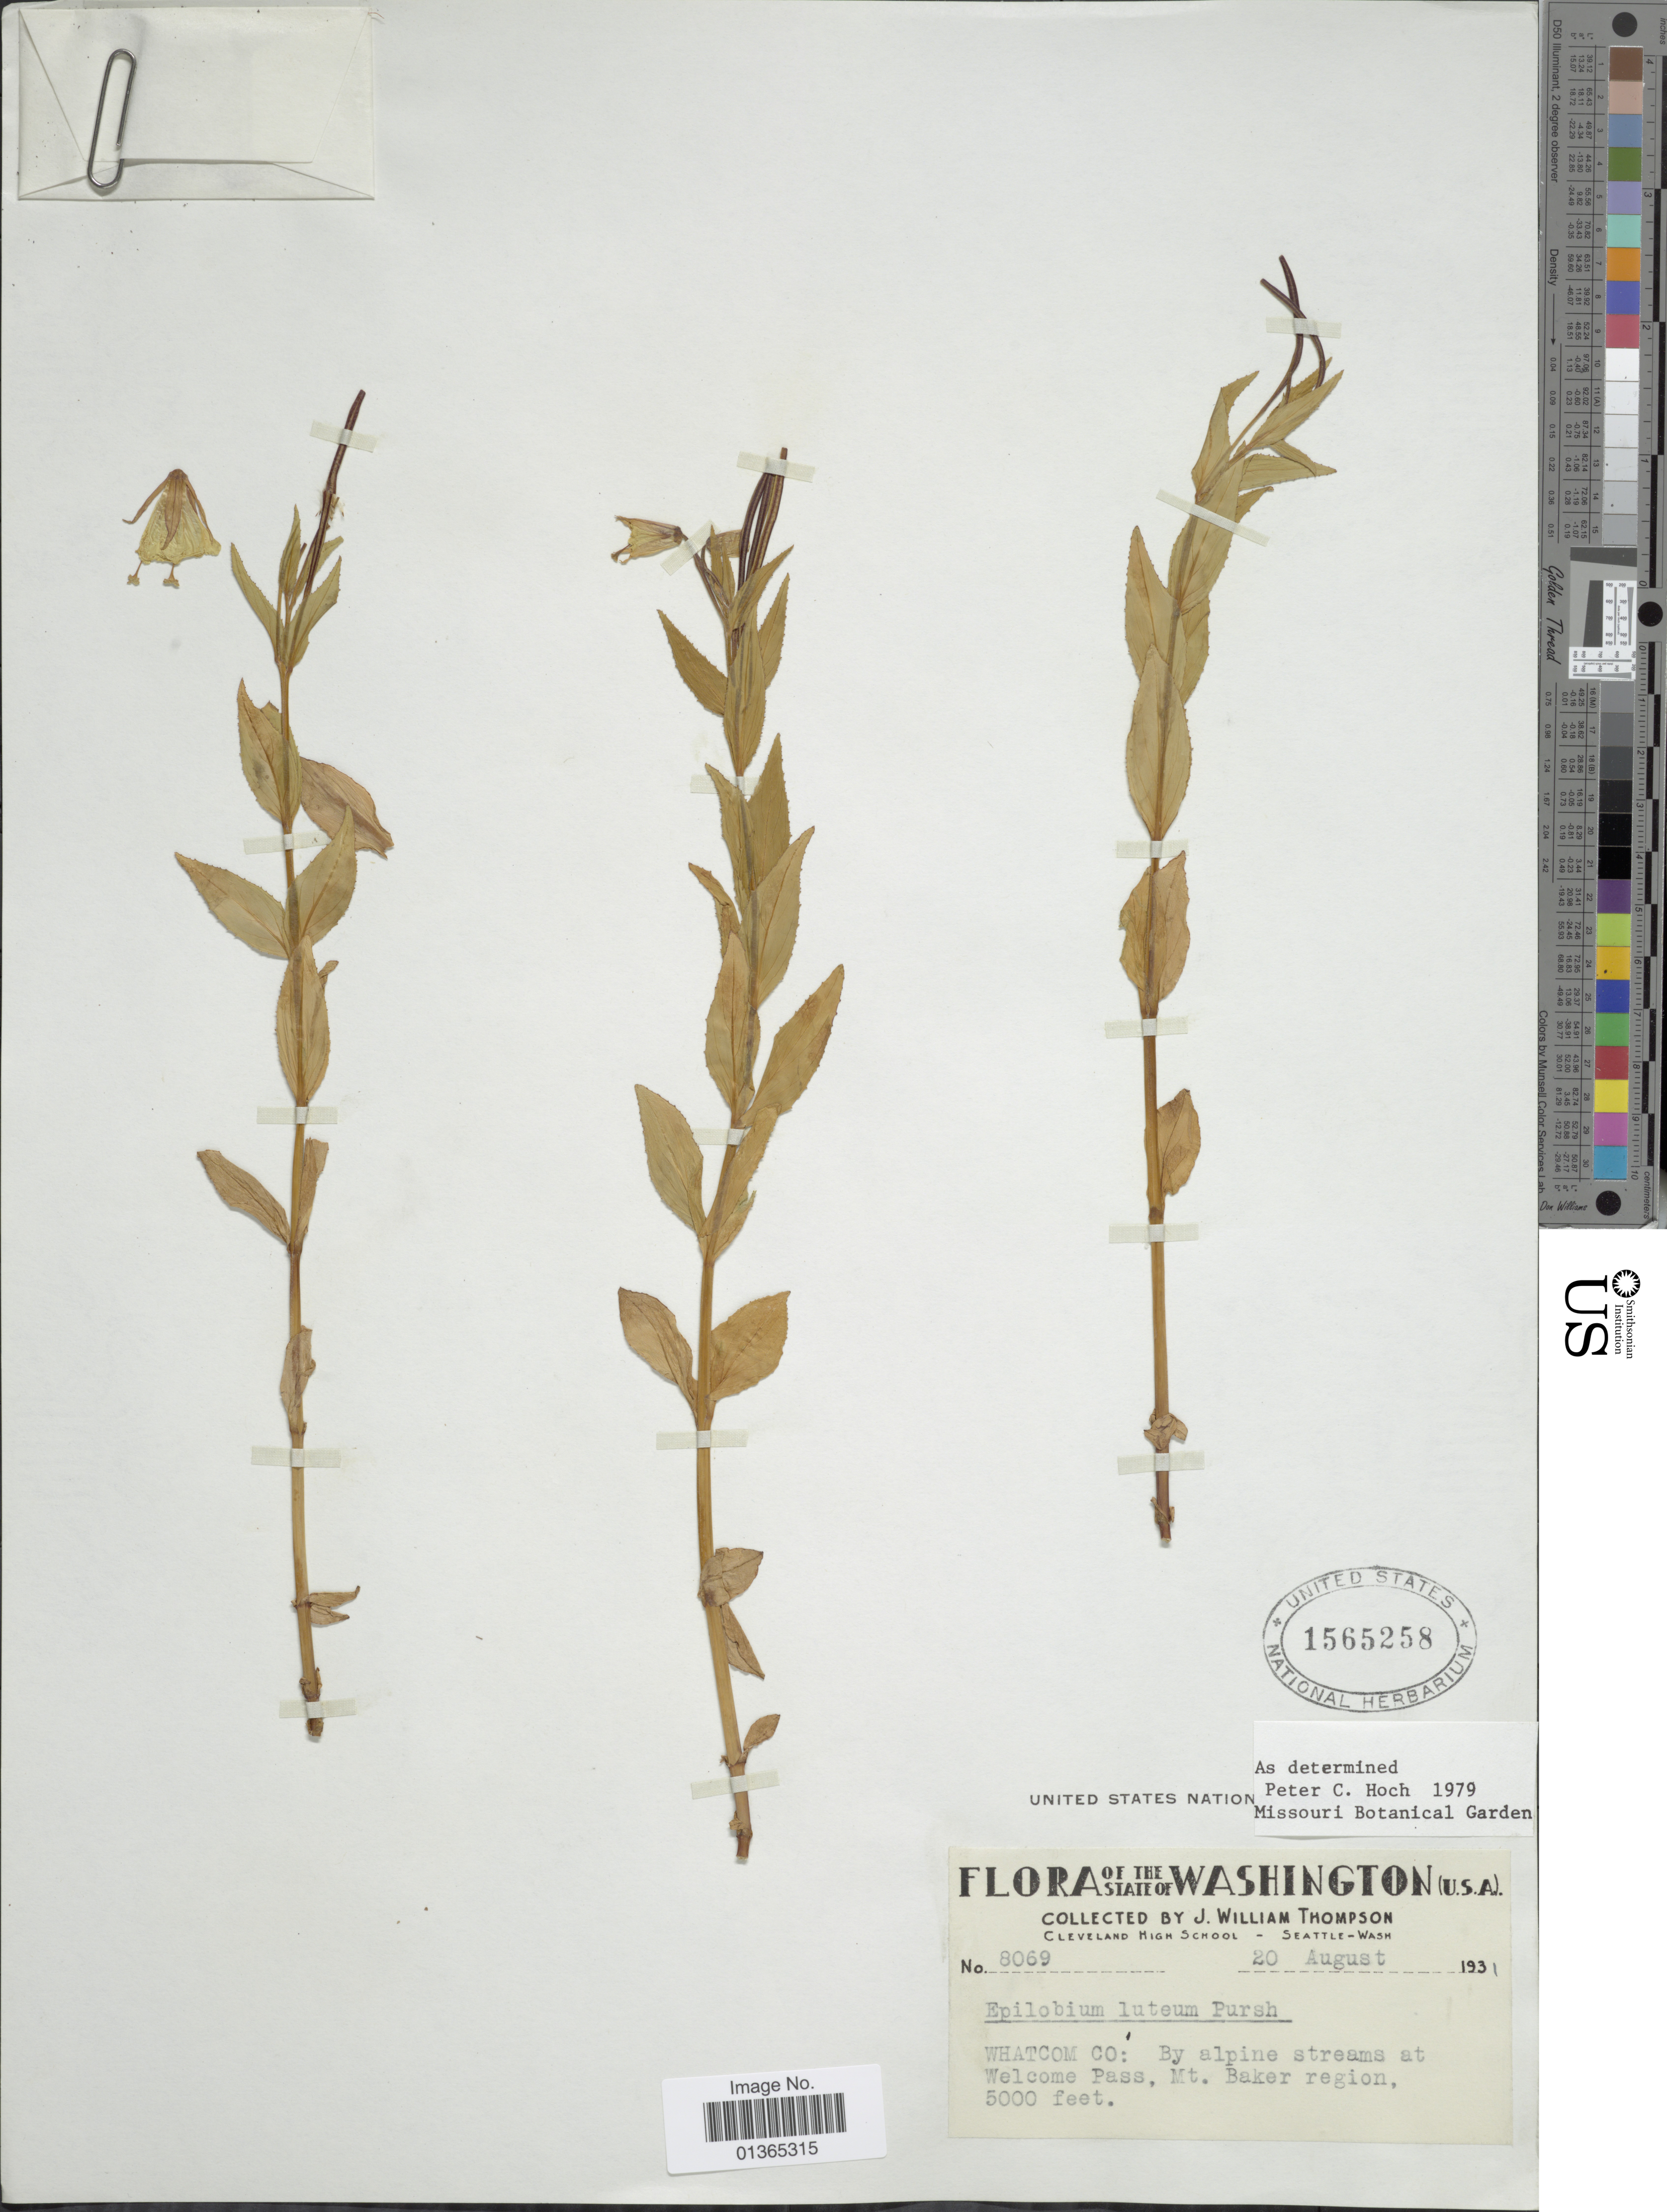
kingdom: Plantae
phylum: Tracheophyta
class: Magnoliopsida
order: Myrtales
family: Onagraceae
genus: Epilobium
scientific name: Epilobium luteum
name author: Pursh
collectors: J. W. Thompson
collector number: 8069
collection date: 1931-08-20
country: United States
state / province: Washington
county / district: Whitman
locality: Whatcom Co: By alpine streams at Welcome Pass, Mt. Baker region.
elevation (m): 1524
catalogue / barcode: US 1565258